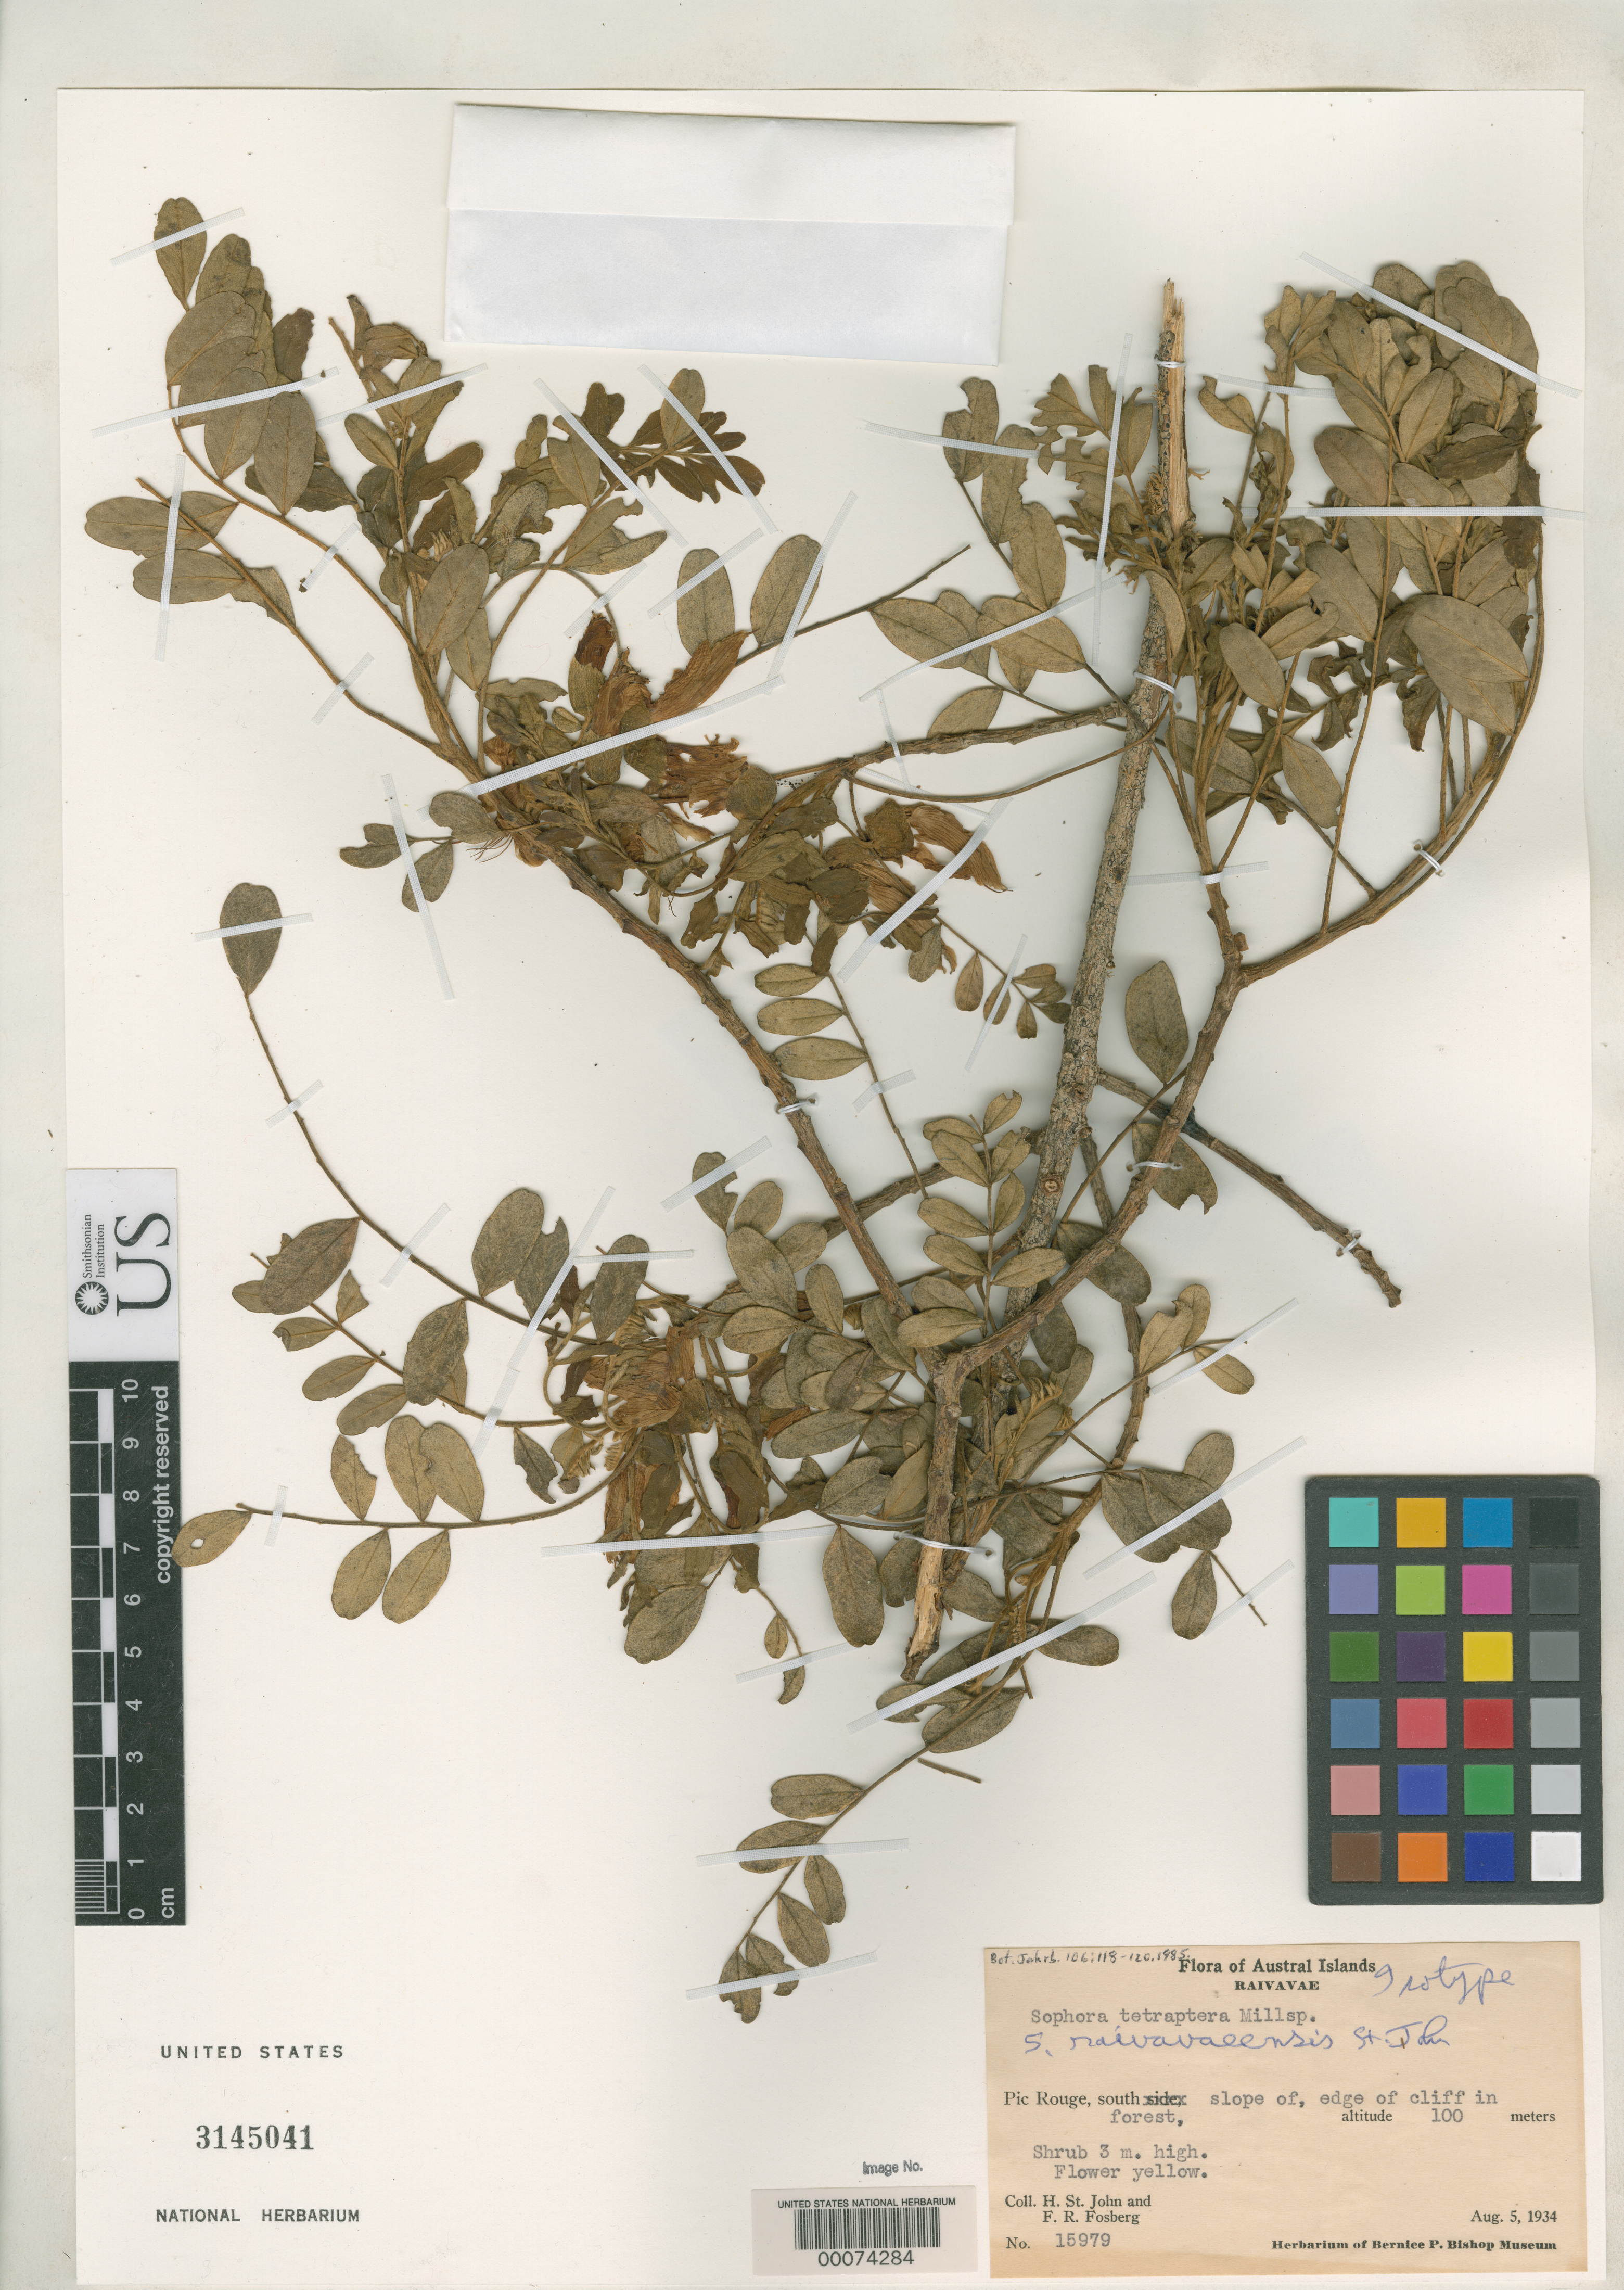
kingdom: Plantae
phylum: Tracheophyta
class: Magnoliopsida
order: Fabales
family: Fabaceae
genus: Sophora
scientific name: Sophora raivavaeensis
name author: H. St. John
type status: Isotype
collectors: H. St. John & F. R. Fosberg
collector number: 15979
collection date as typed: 05 Aug 1934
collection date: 1934-08-05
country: French Polynesia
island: Raivavae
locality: Pic Rouge, S slope, edge of cliff in forest. [Tubuai Is.]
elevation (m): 100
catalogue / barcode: US 3145041